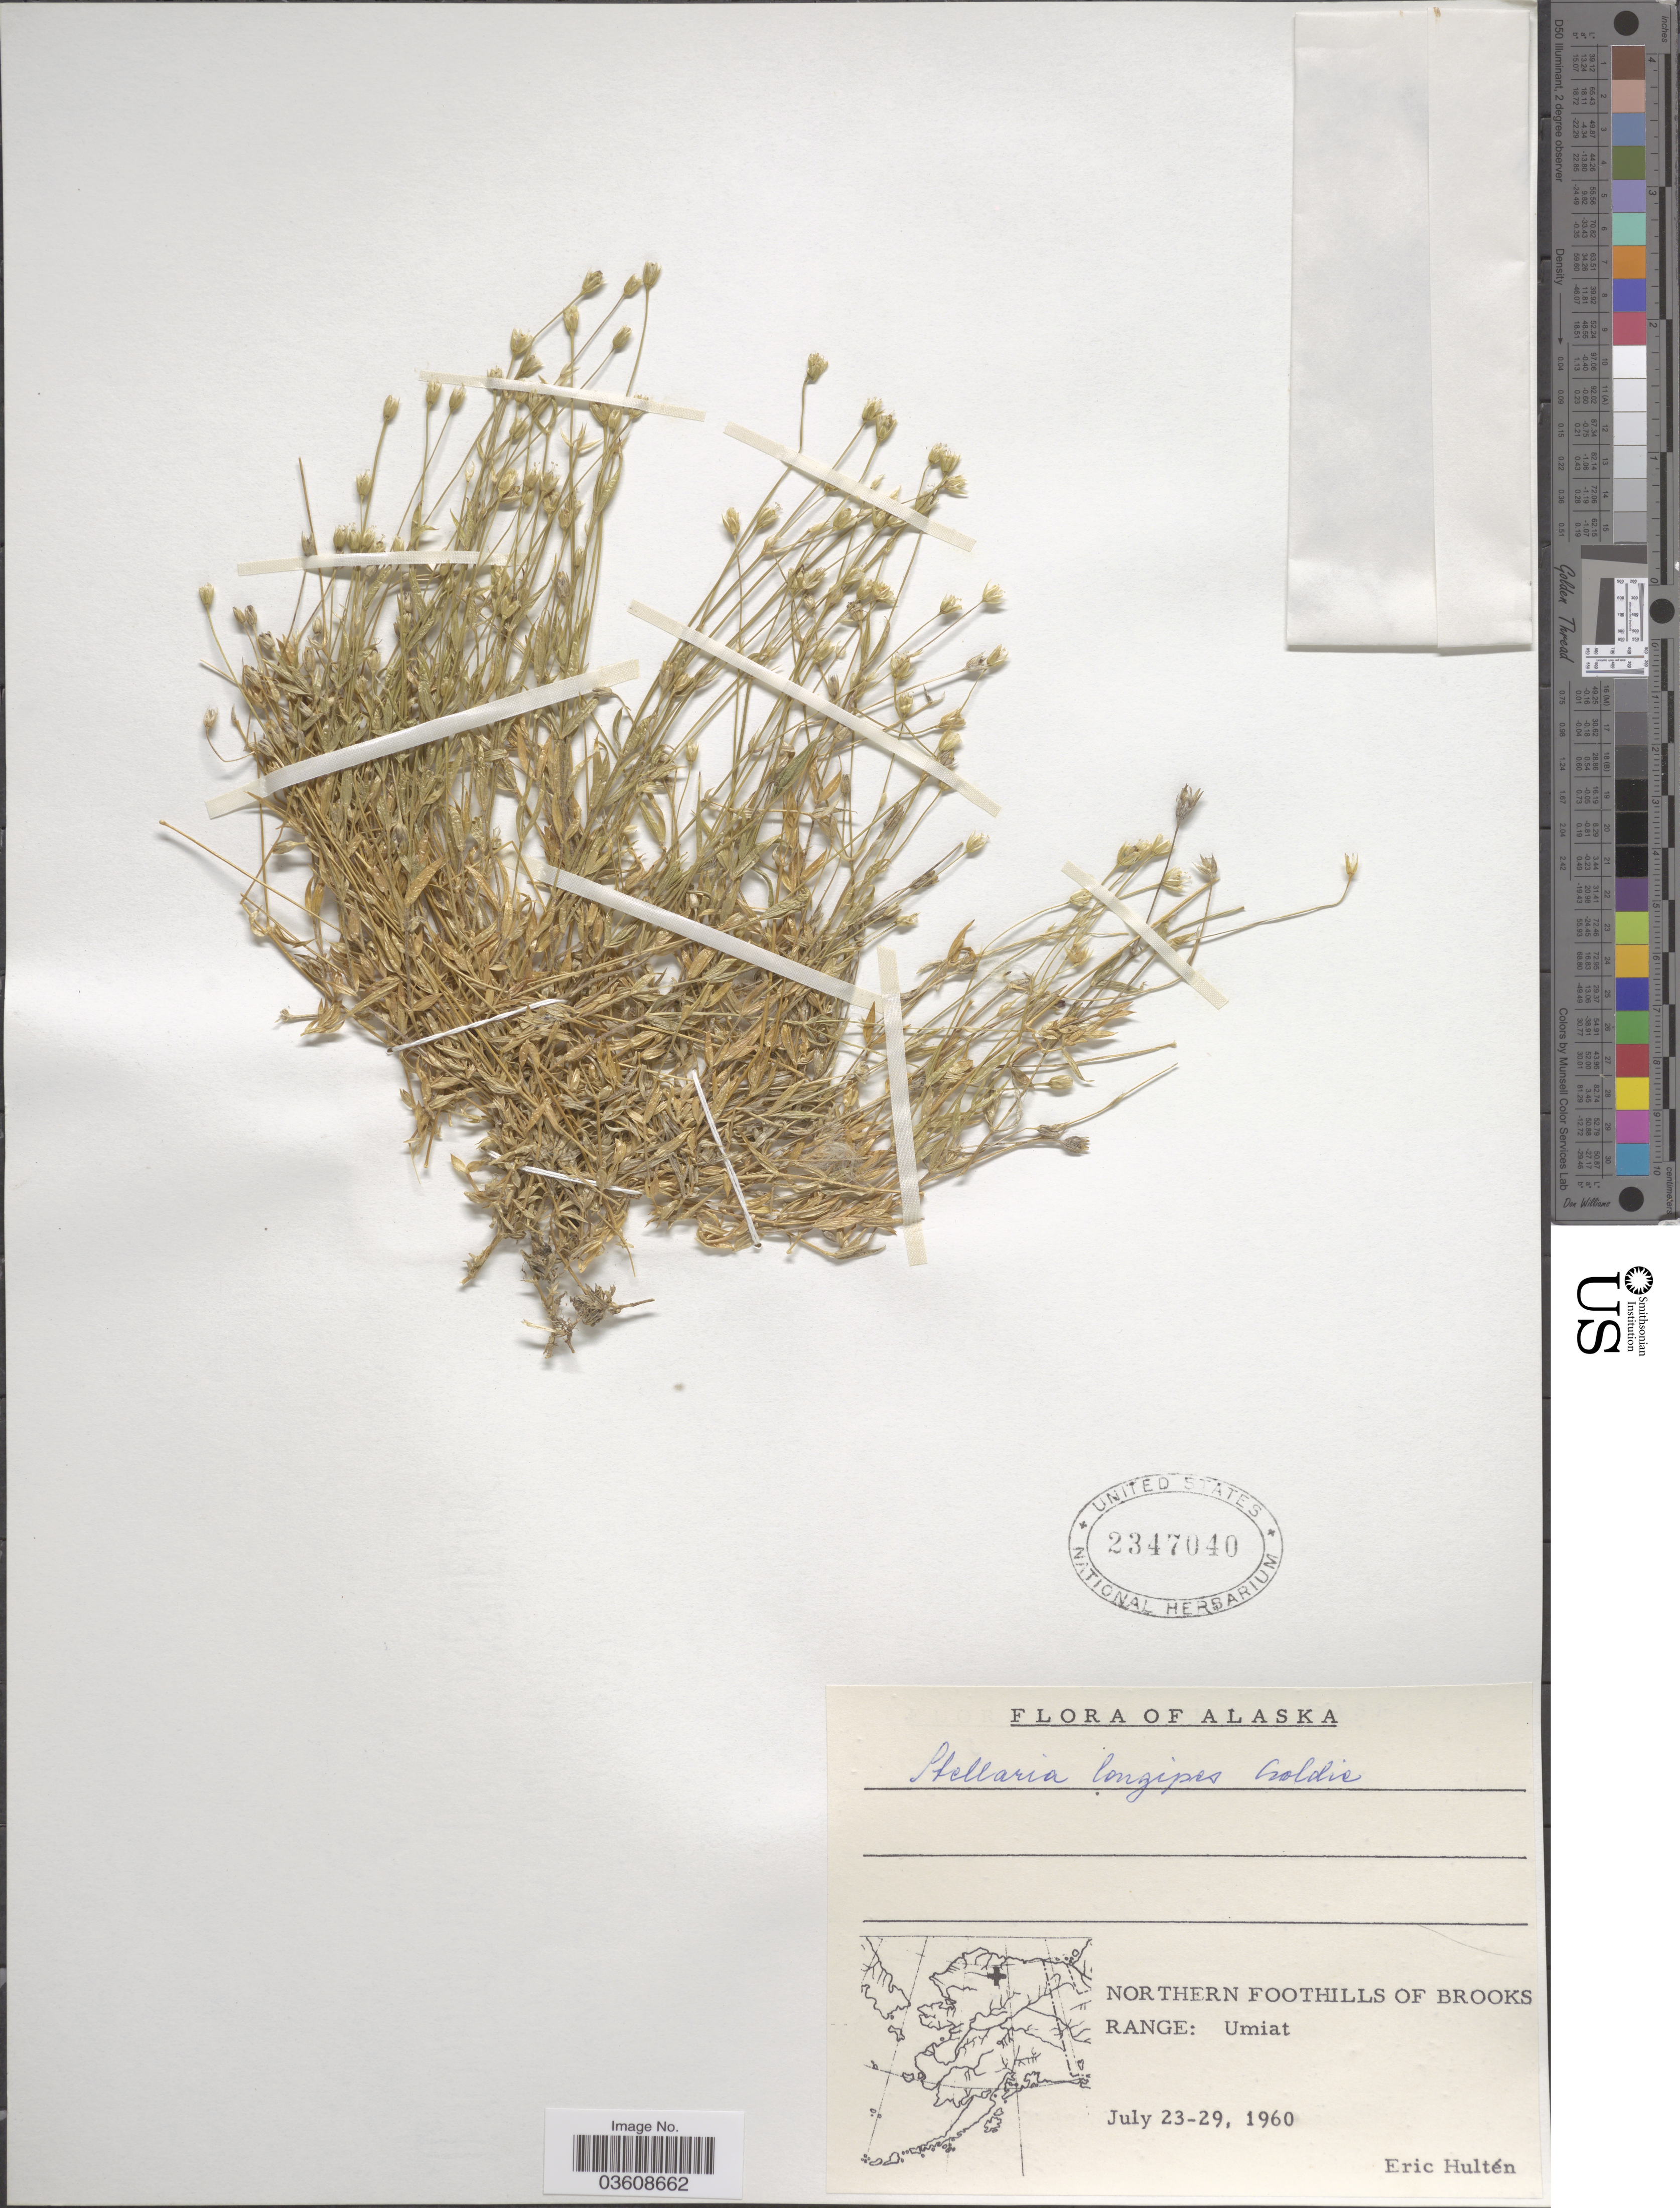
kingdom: Plantae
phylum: Tracheophyta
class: Magnoliopsida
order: Caryophyllales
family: Caryophyllaceae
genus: Stellaria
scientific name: Stellaria longipes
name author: Goldie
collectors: E. G. Hultén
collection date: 1960-07-23/1960-07-29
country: United States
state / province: Alaska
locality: Northern Foothills of Brooks Range: Umiat.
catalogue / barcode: US 2347040